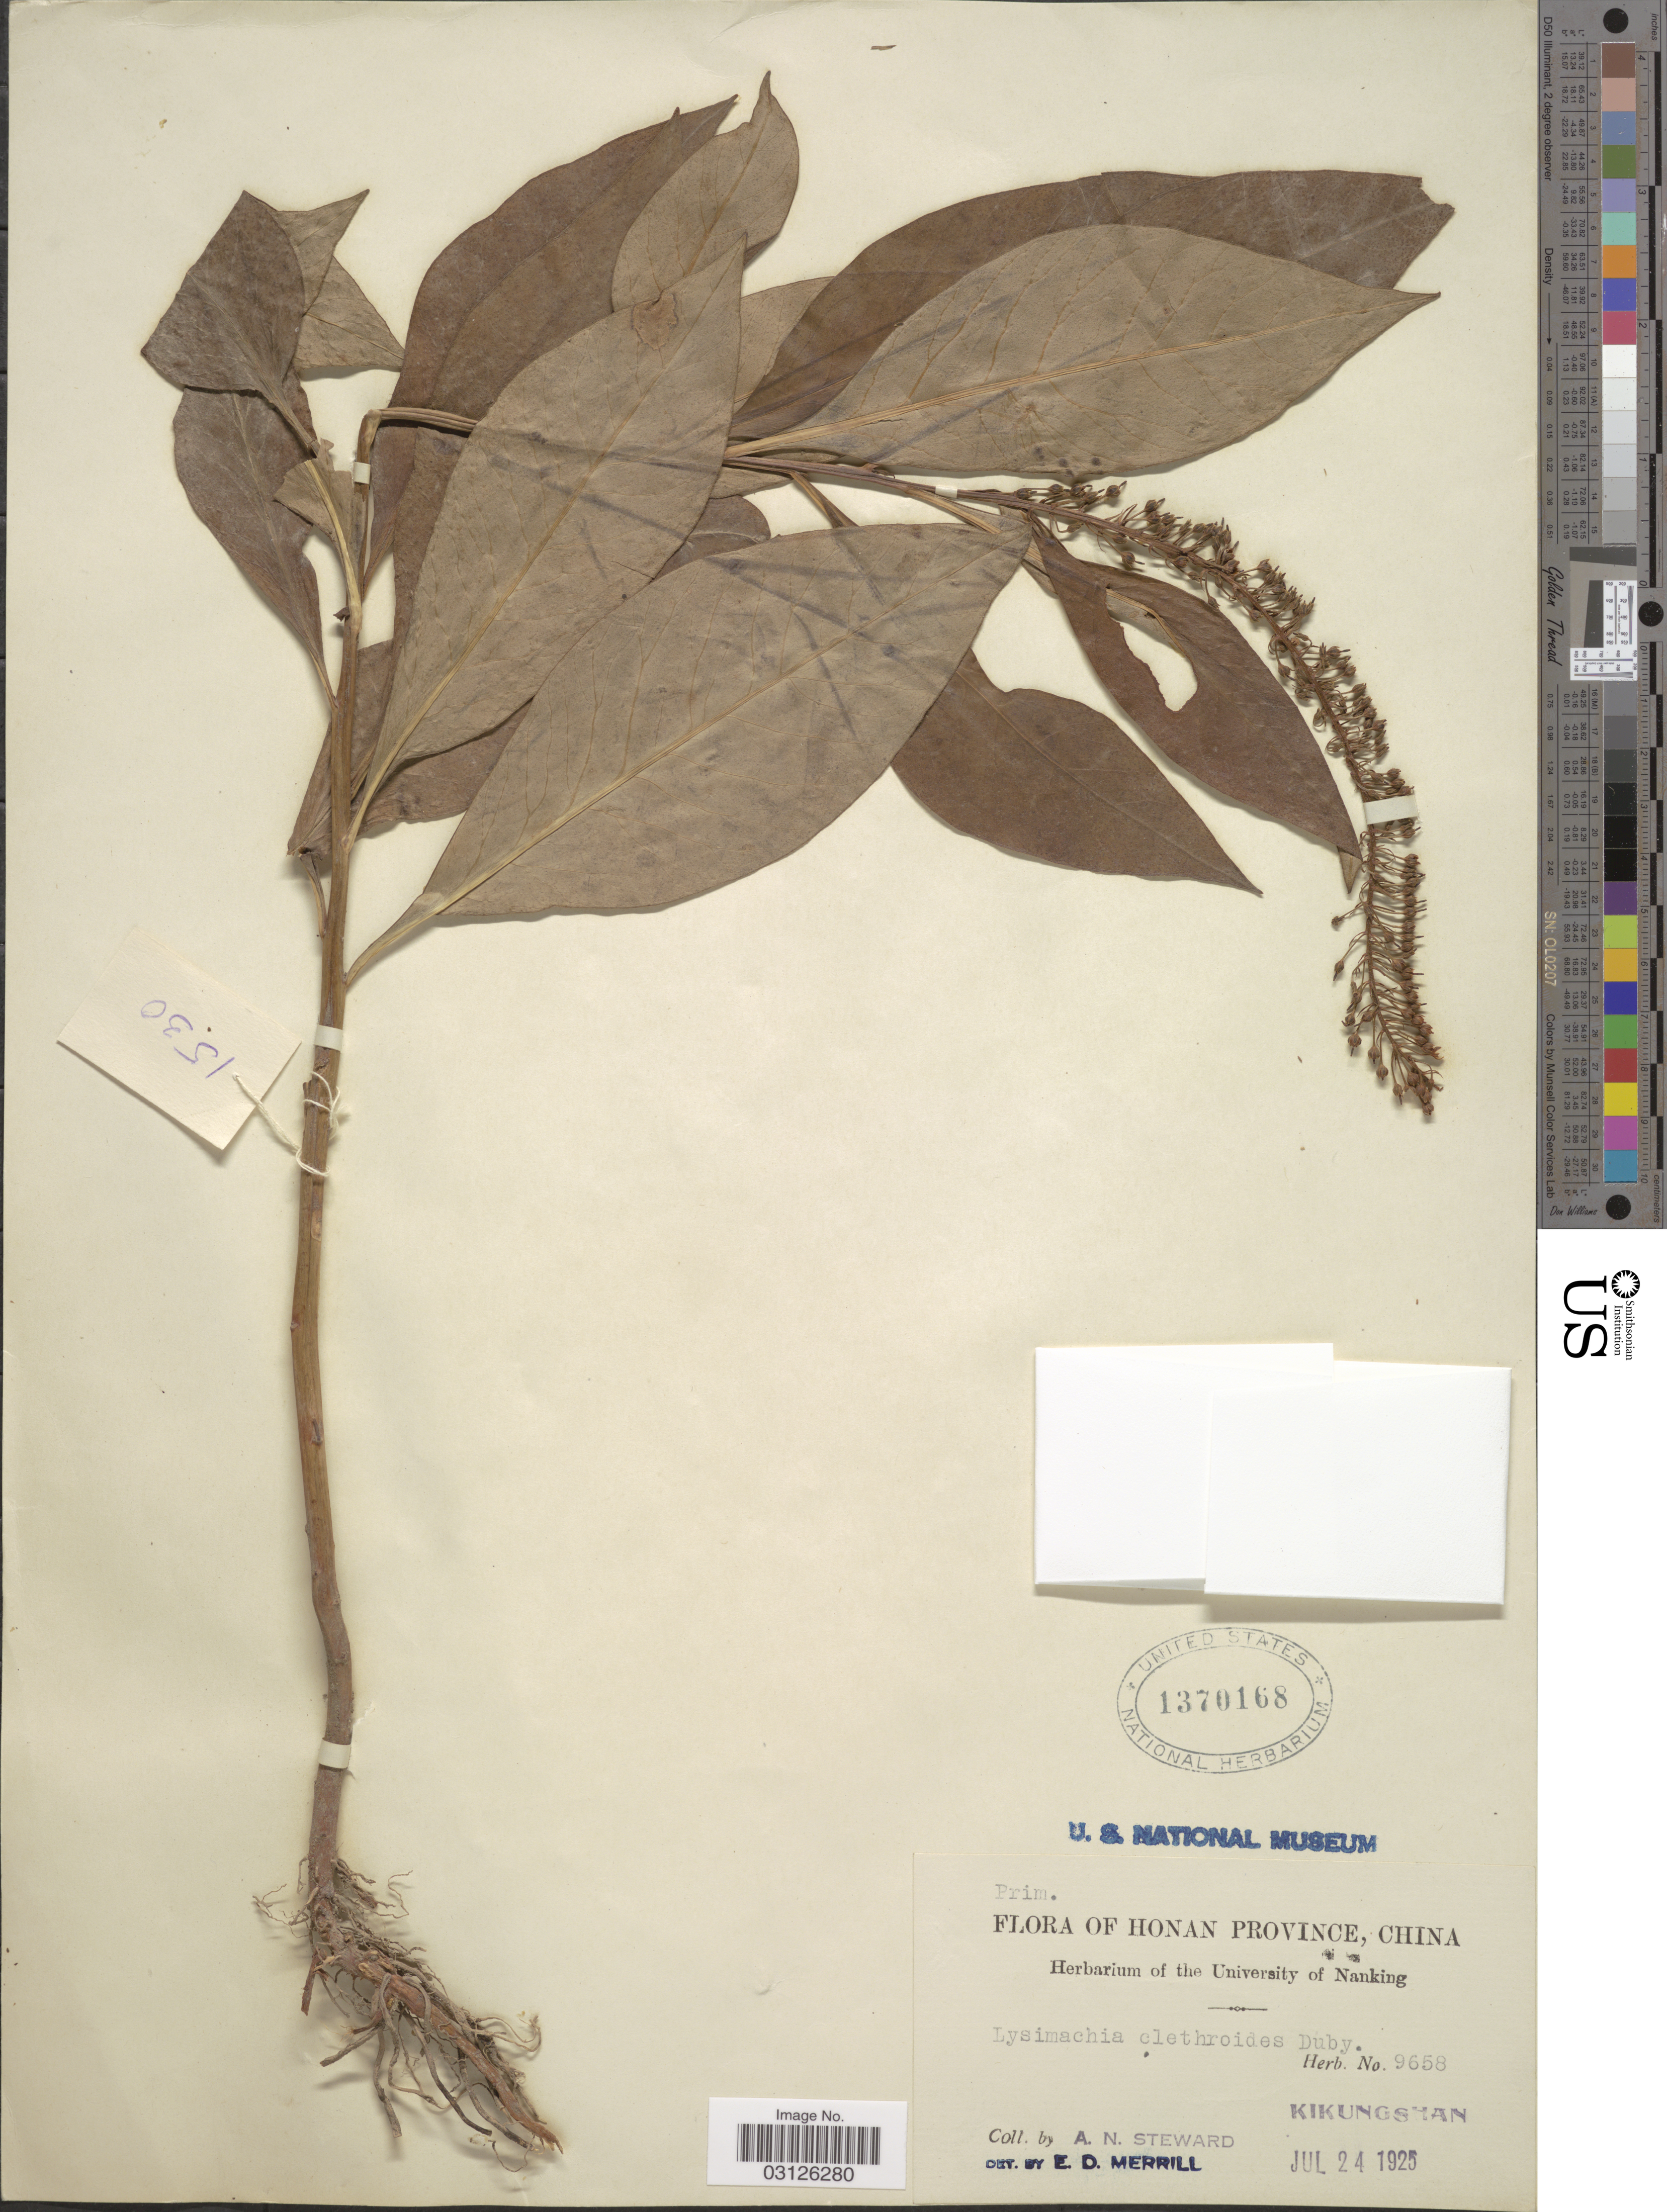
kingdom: Plantae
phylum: Tracheophyta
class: Magnoliopsida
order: Ericales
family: Primulaceae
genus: Lysimachia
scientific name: Lysimachia clethroides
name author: Duby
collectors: A. N. Steward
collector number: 9658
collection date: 1925-07-24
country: China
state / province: Henan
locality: Honan Province. Kikungshan.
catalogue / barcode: US 1370168